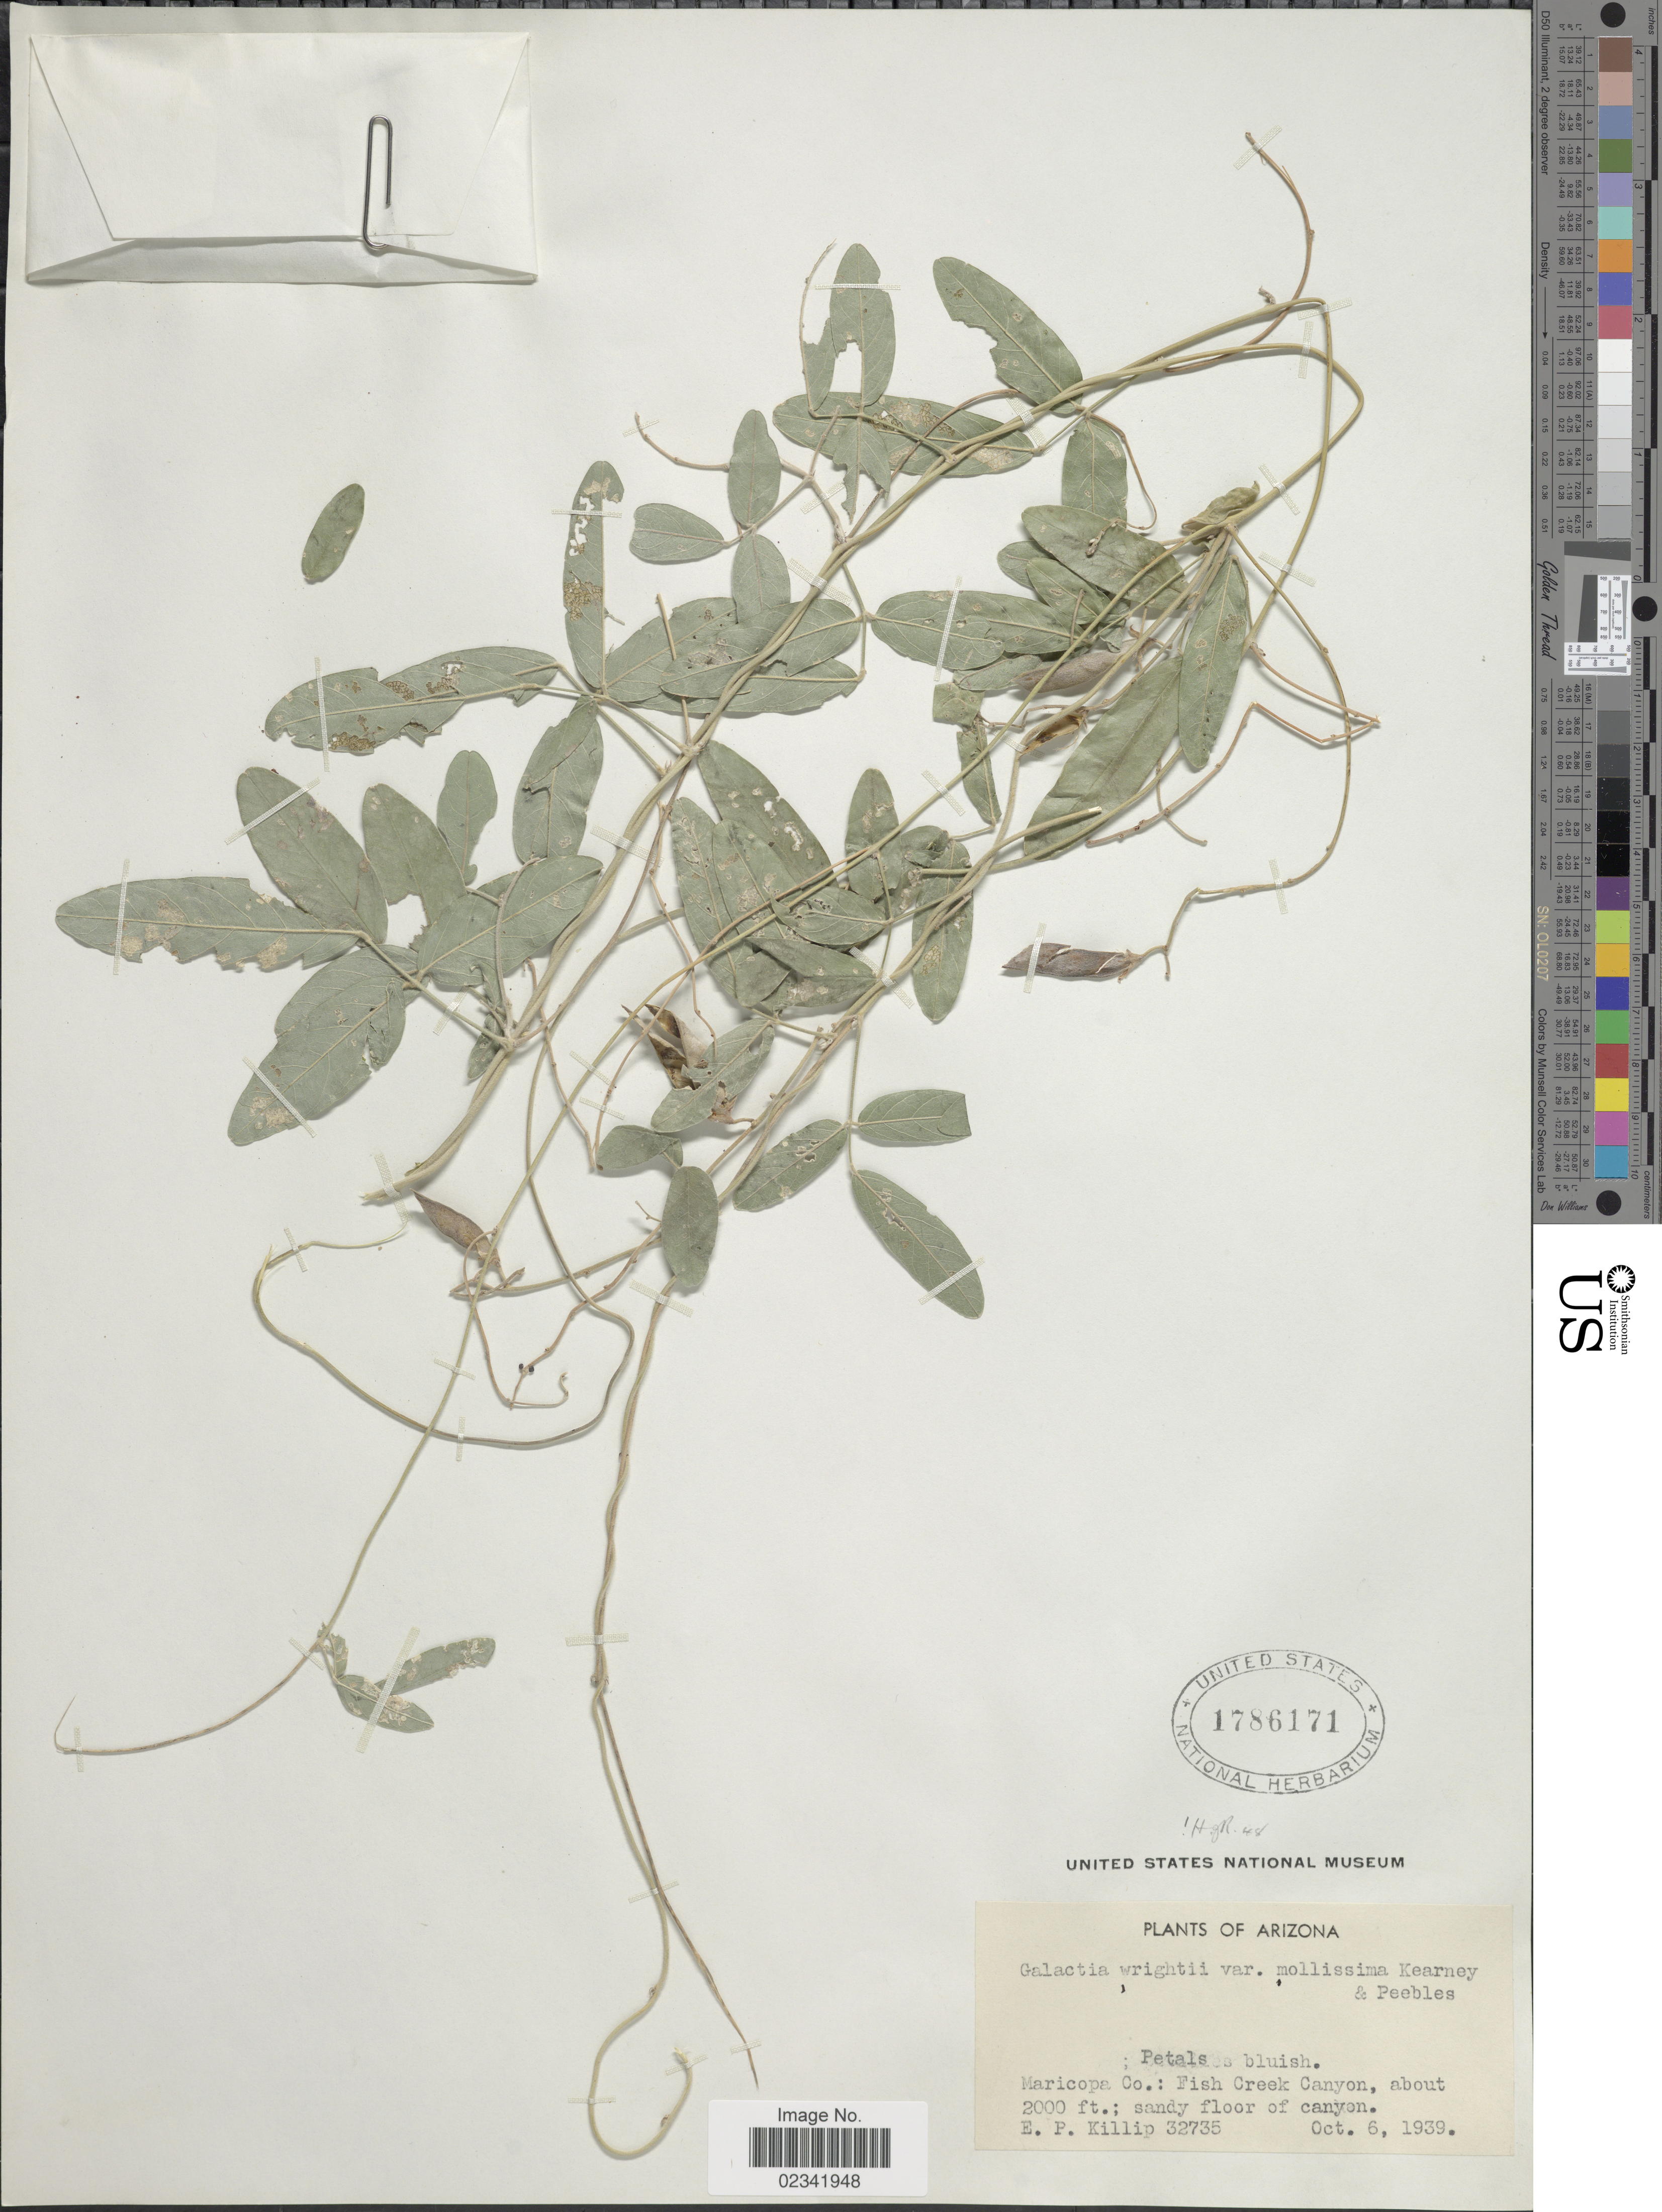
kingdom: Plantae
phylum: Tracheophyta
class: Magnoliopsida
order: Fabales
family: Fabaceae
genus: Galactia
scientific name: Galactia wrightii var. mollissima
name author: Kearney & Peebles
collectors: E. P. Killip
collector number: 32735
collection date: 1939-10-06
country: United States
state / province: Arizona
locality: Maricopa Co.: Fish Creek Canyon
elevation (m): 610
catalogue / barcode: US 1786171